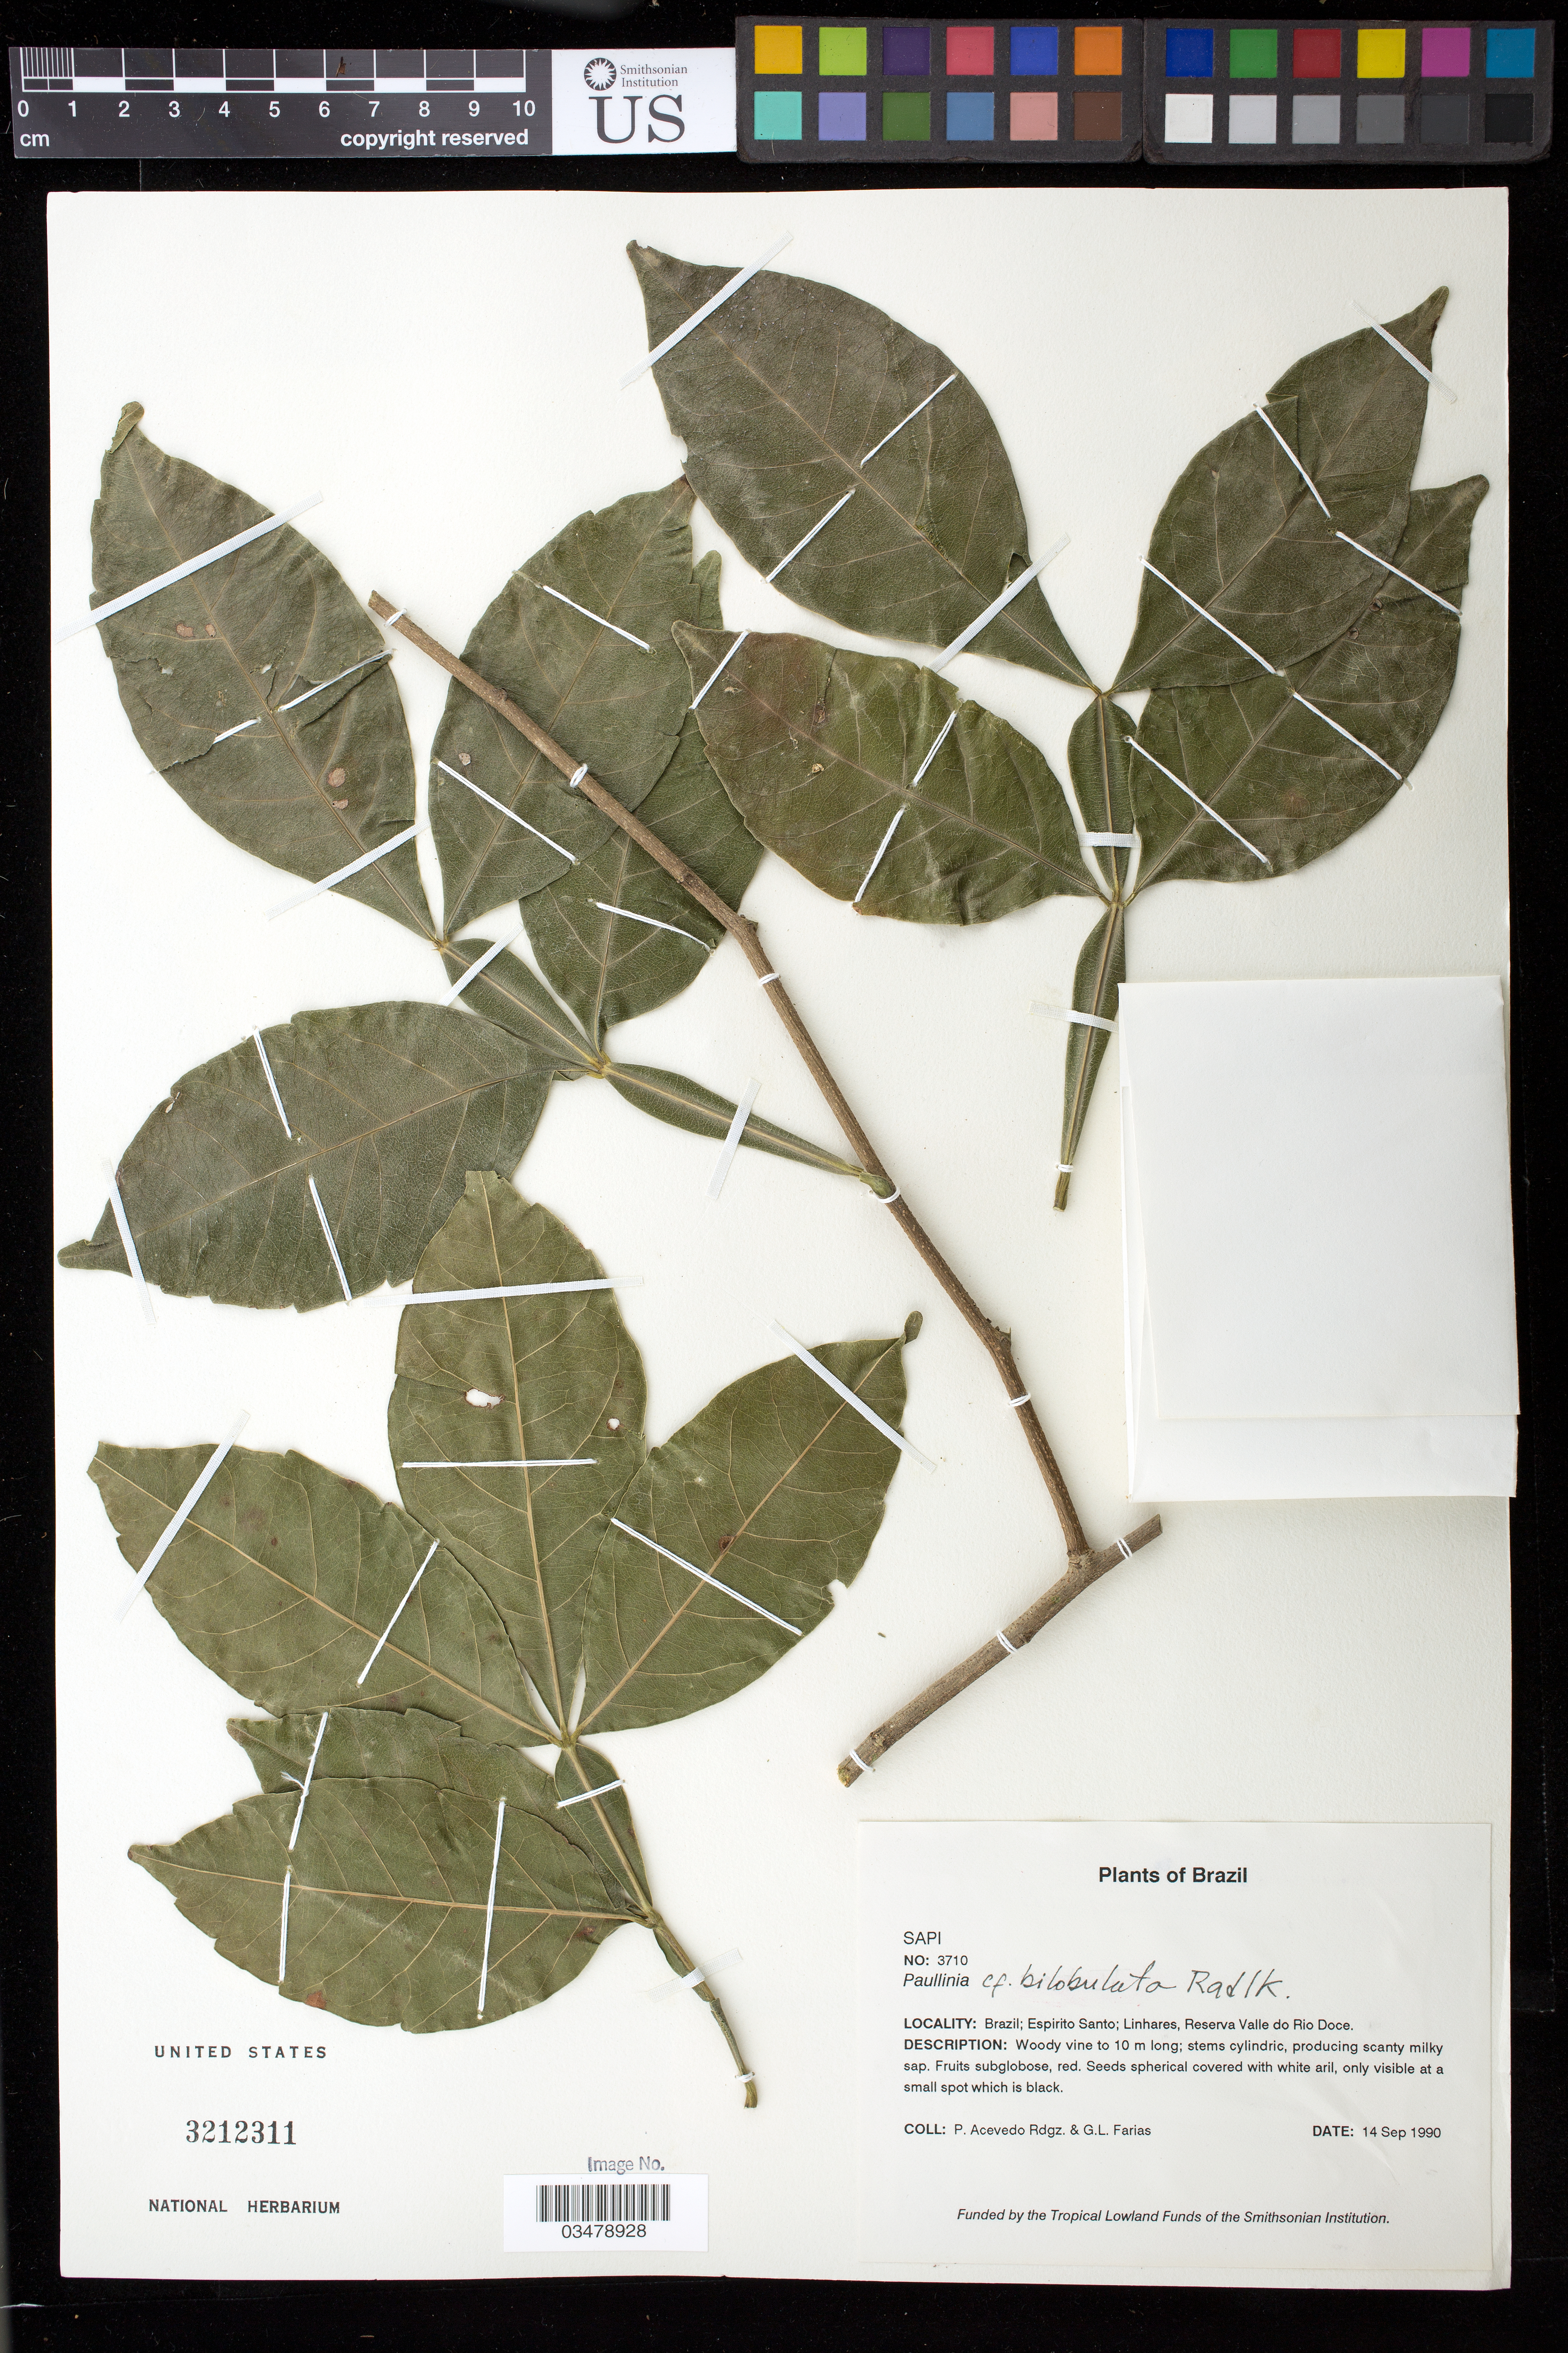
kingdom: Plantae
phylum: Tracheophyta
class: Magnoliopsida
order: Sapindales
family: Sapindaceae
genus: Paullinia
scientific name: Paullinia bilobulata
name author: Radlk.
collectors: P. Acevedo-Rodr. & G. Farias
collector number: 3710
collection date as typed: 14 Sep 1990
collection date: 1990-09-14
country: Brazil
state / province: Espirito Santo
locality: Espirito Santo; Linhares, Reserva Valle do Río Doce.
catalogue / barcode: US 3212311